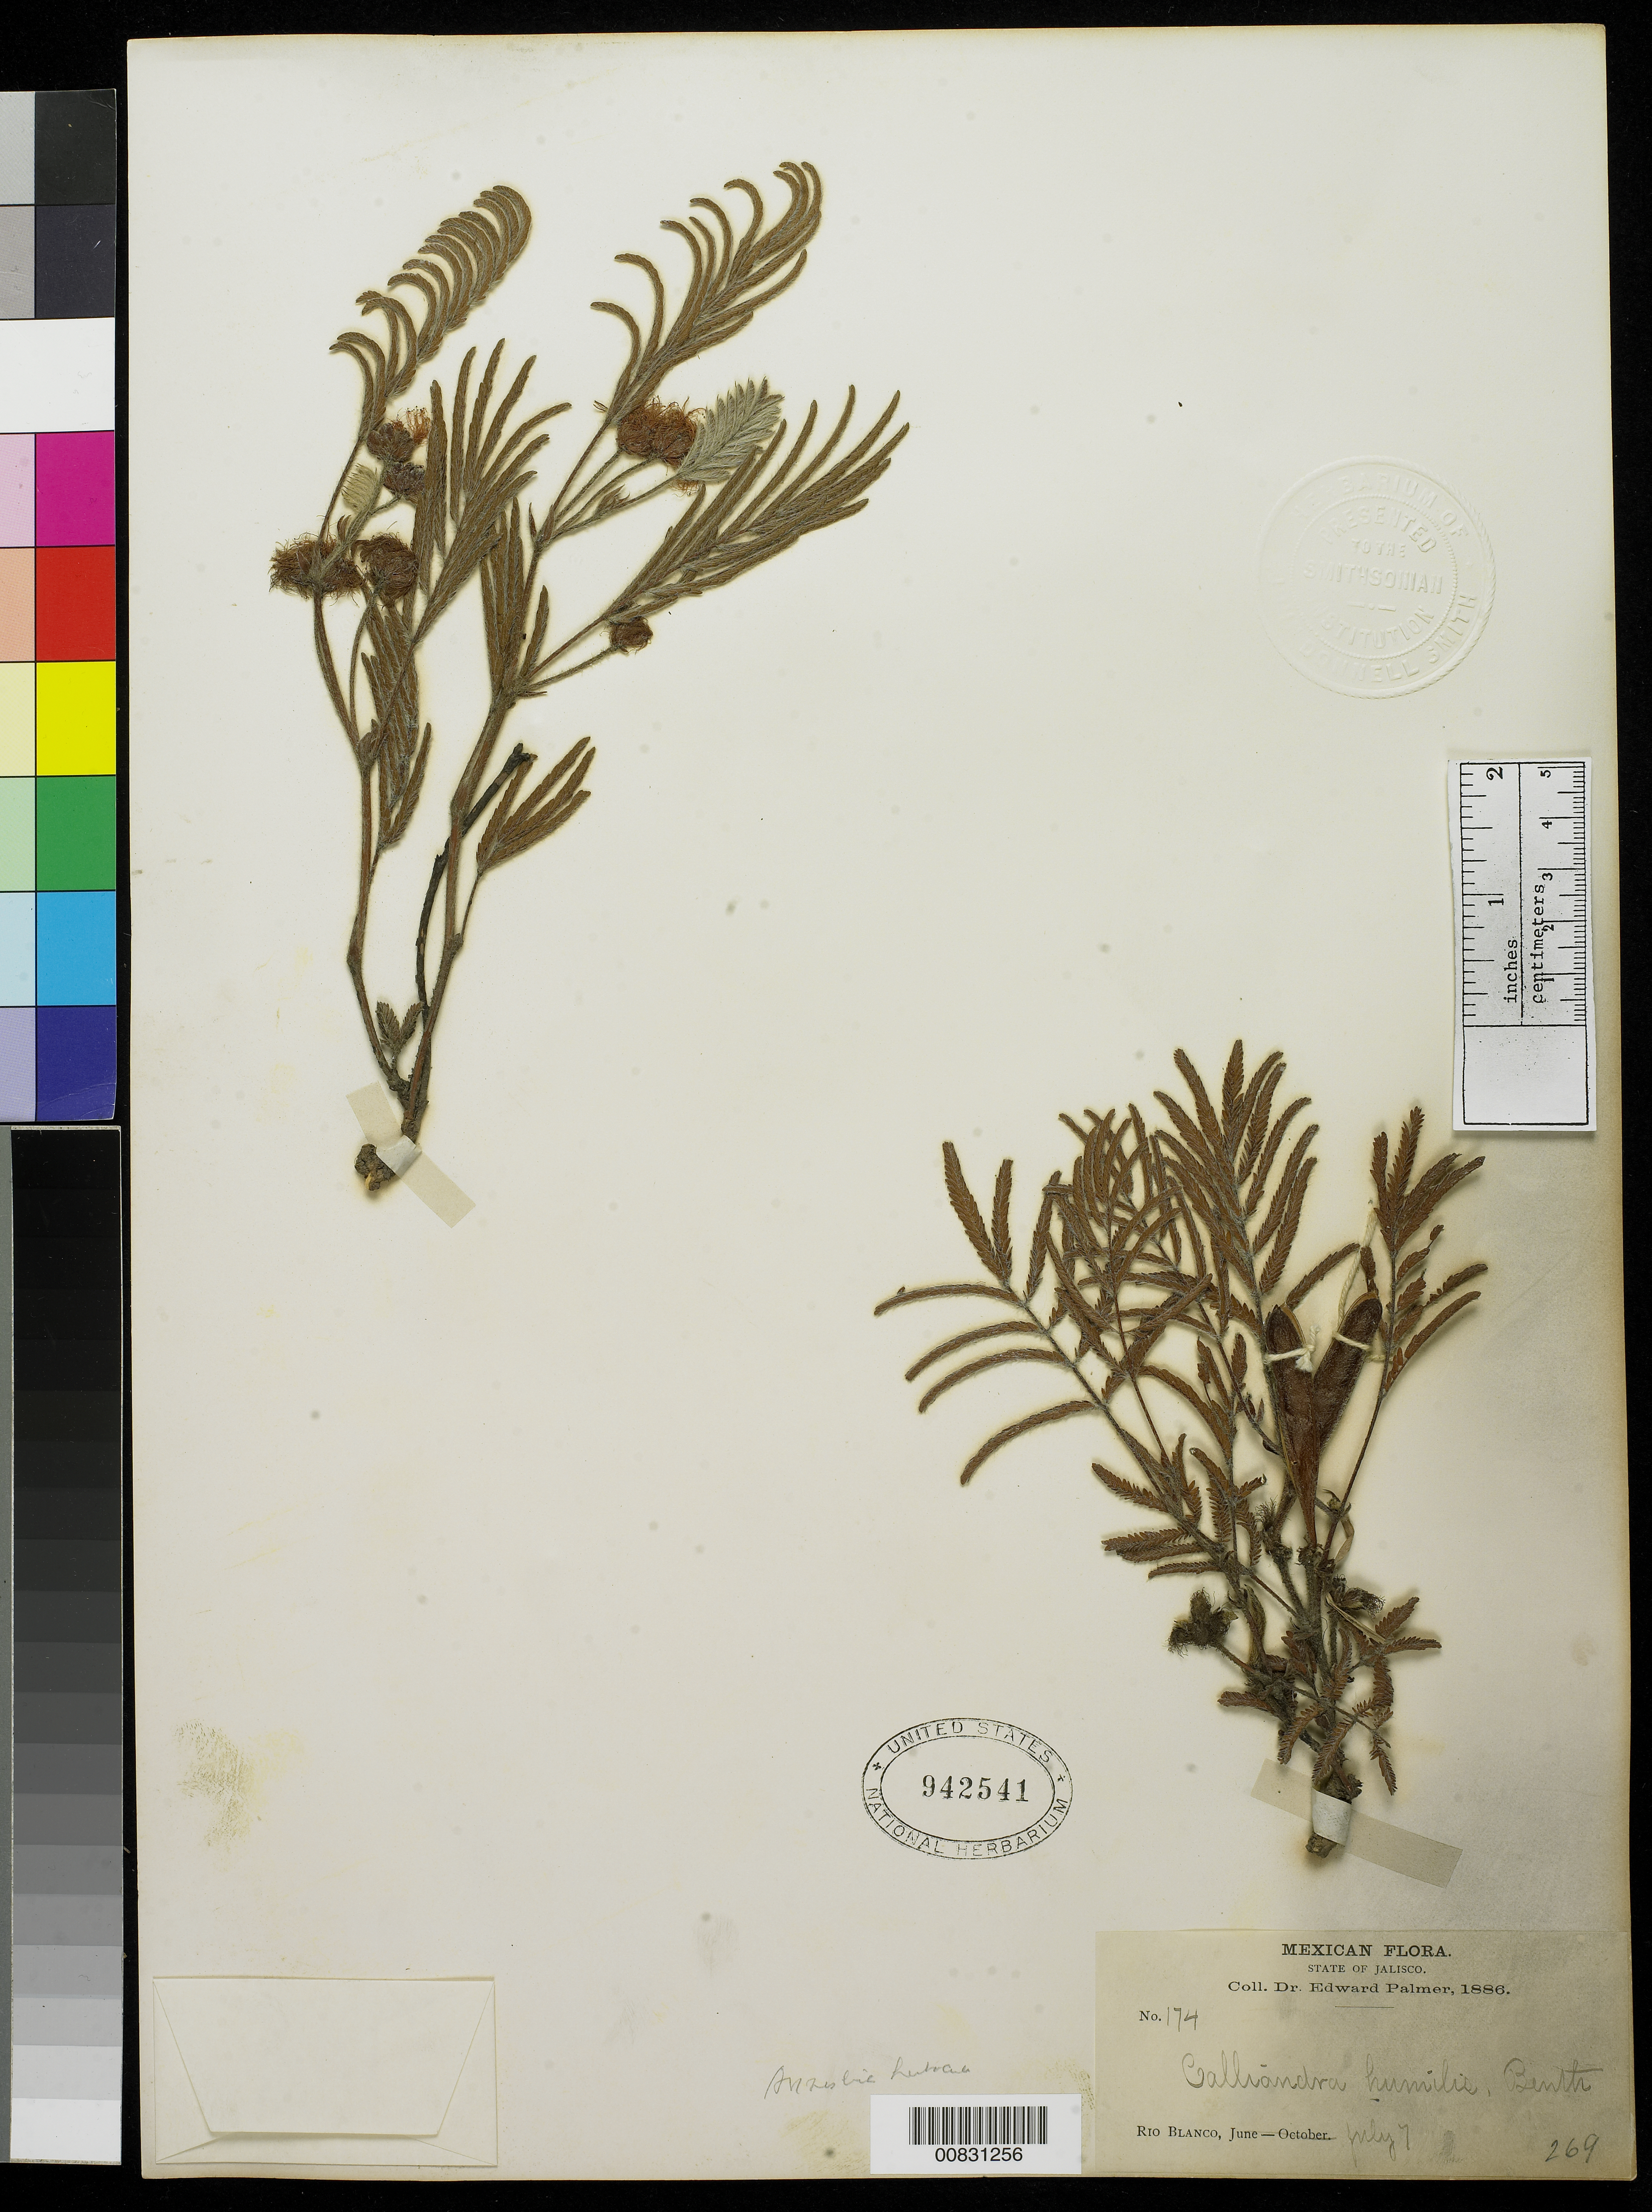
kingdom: Plantae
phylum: Tracheophyta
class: Magnoliopsida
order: Fabales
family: Fabaceae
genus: Calliandra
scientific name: Calliandra herbacea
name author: Engelm. ex A. Gray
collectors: E. Palmer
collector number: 174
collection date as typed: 07 Jul 1886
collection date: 1886-07-07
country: Mexico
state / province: Jalisco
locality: Río Blanco, Jalisco.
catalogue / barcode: US 942541